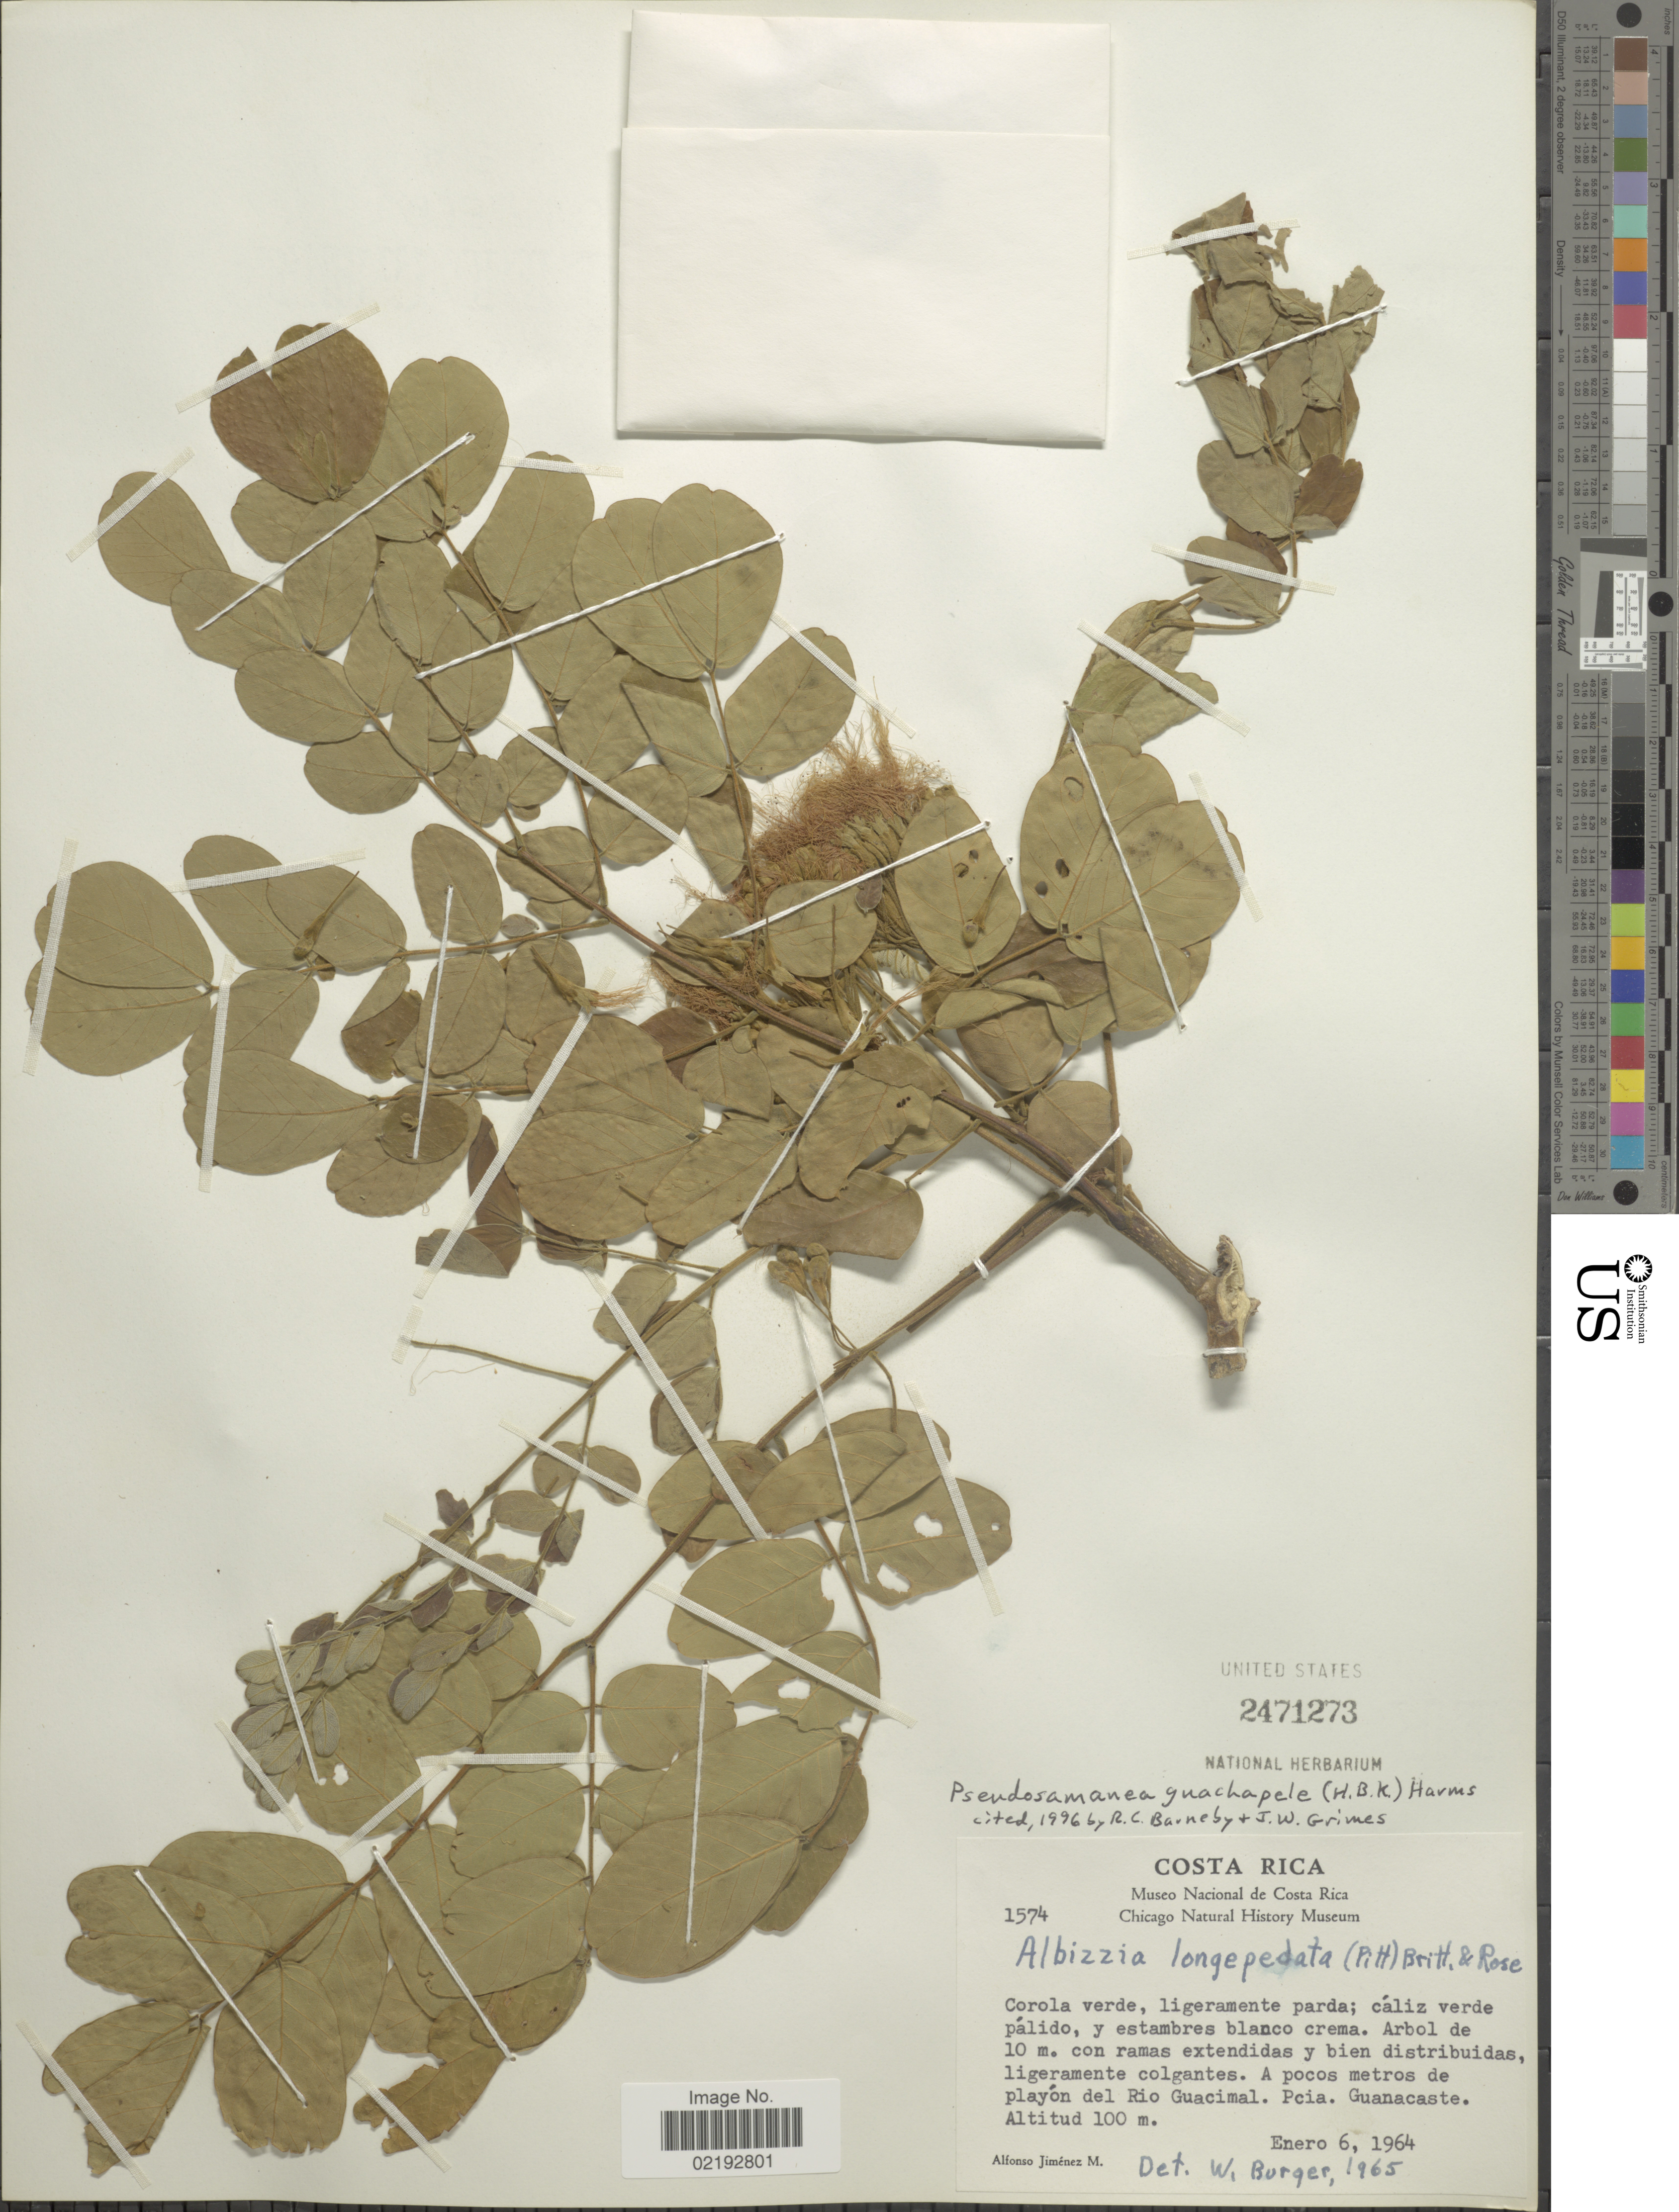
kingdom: Plantae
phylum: Tracheophyta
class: Magnoliopsida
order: Fabales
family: Fabaceae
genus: Pseudosamanea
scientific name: Pseudosamanea guachapele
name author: (Kunth) Harms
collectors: A. Jimenez M.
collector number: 1574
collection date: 1964-01-06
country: Costa Rica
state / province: Guanacaste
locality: A pocos metros de playon del Rio Guacimal, Pcia, Guanacaste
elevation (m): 100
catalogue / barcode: US 2471273